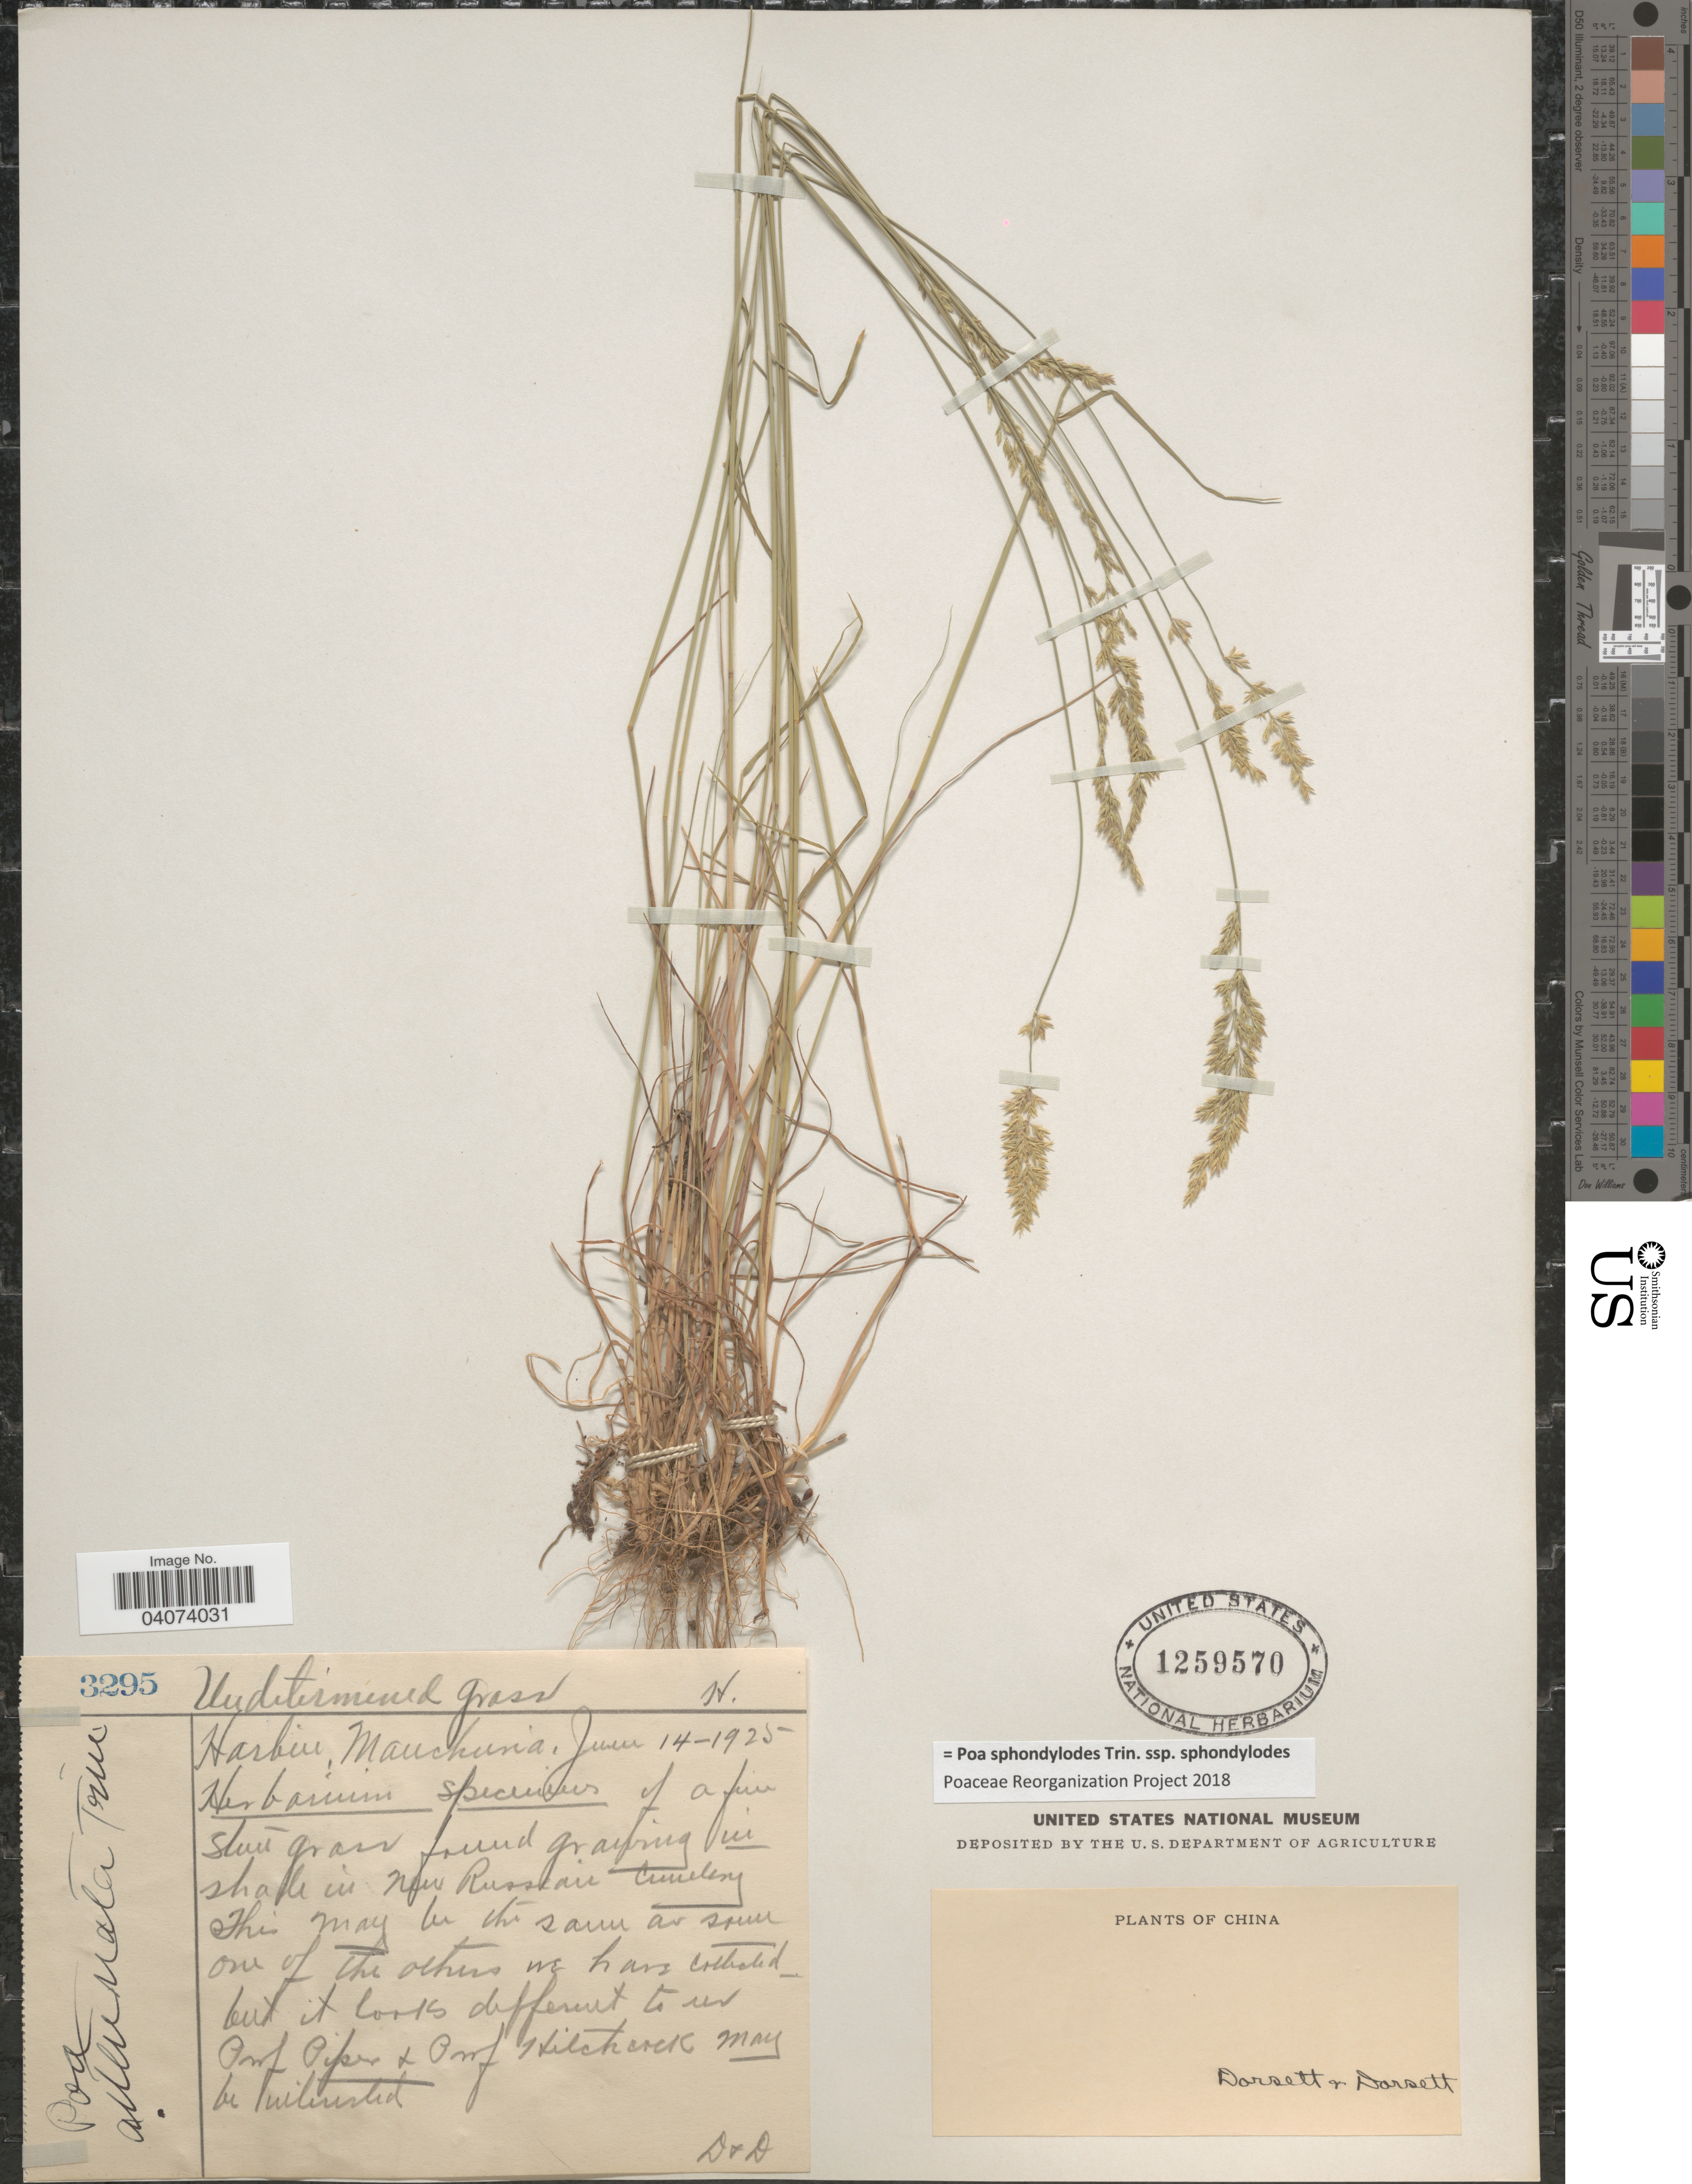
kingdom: Plantae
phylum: Tracheophyta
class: Liliopsida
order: Poales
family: Poaceae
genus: Poa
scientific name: Poa sphondylodes subsp. sphondylodes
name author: Trin.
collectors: -- Dorsett & -- Dorsett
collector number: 3295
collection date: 1925-06-14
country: China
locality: Harbin Manchuria.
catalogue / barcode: US 1259570